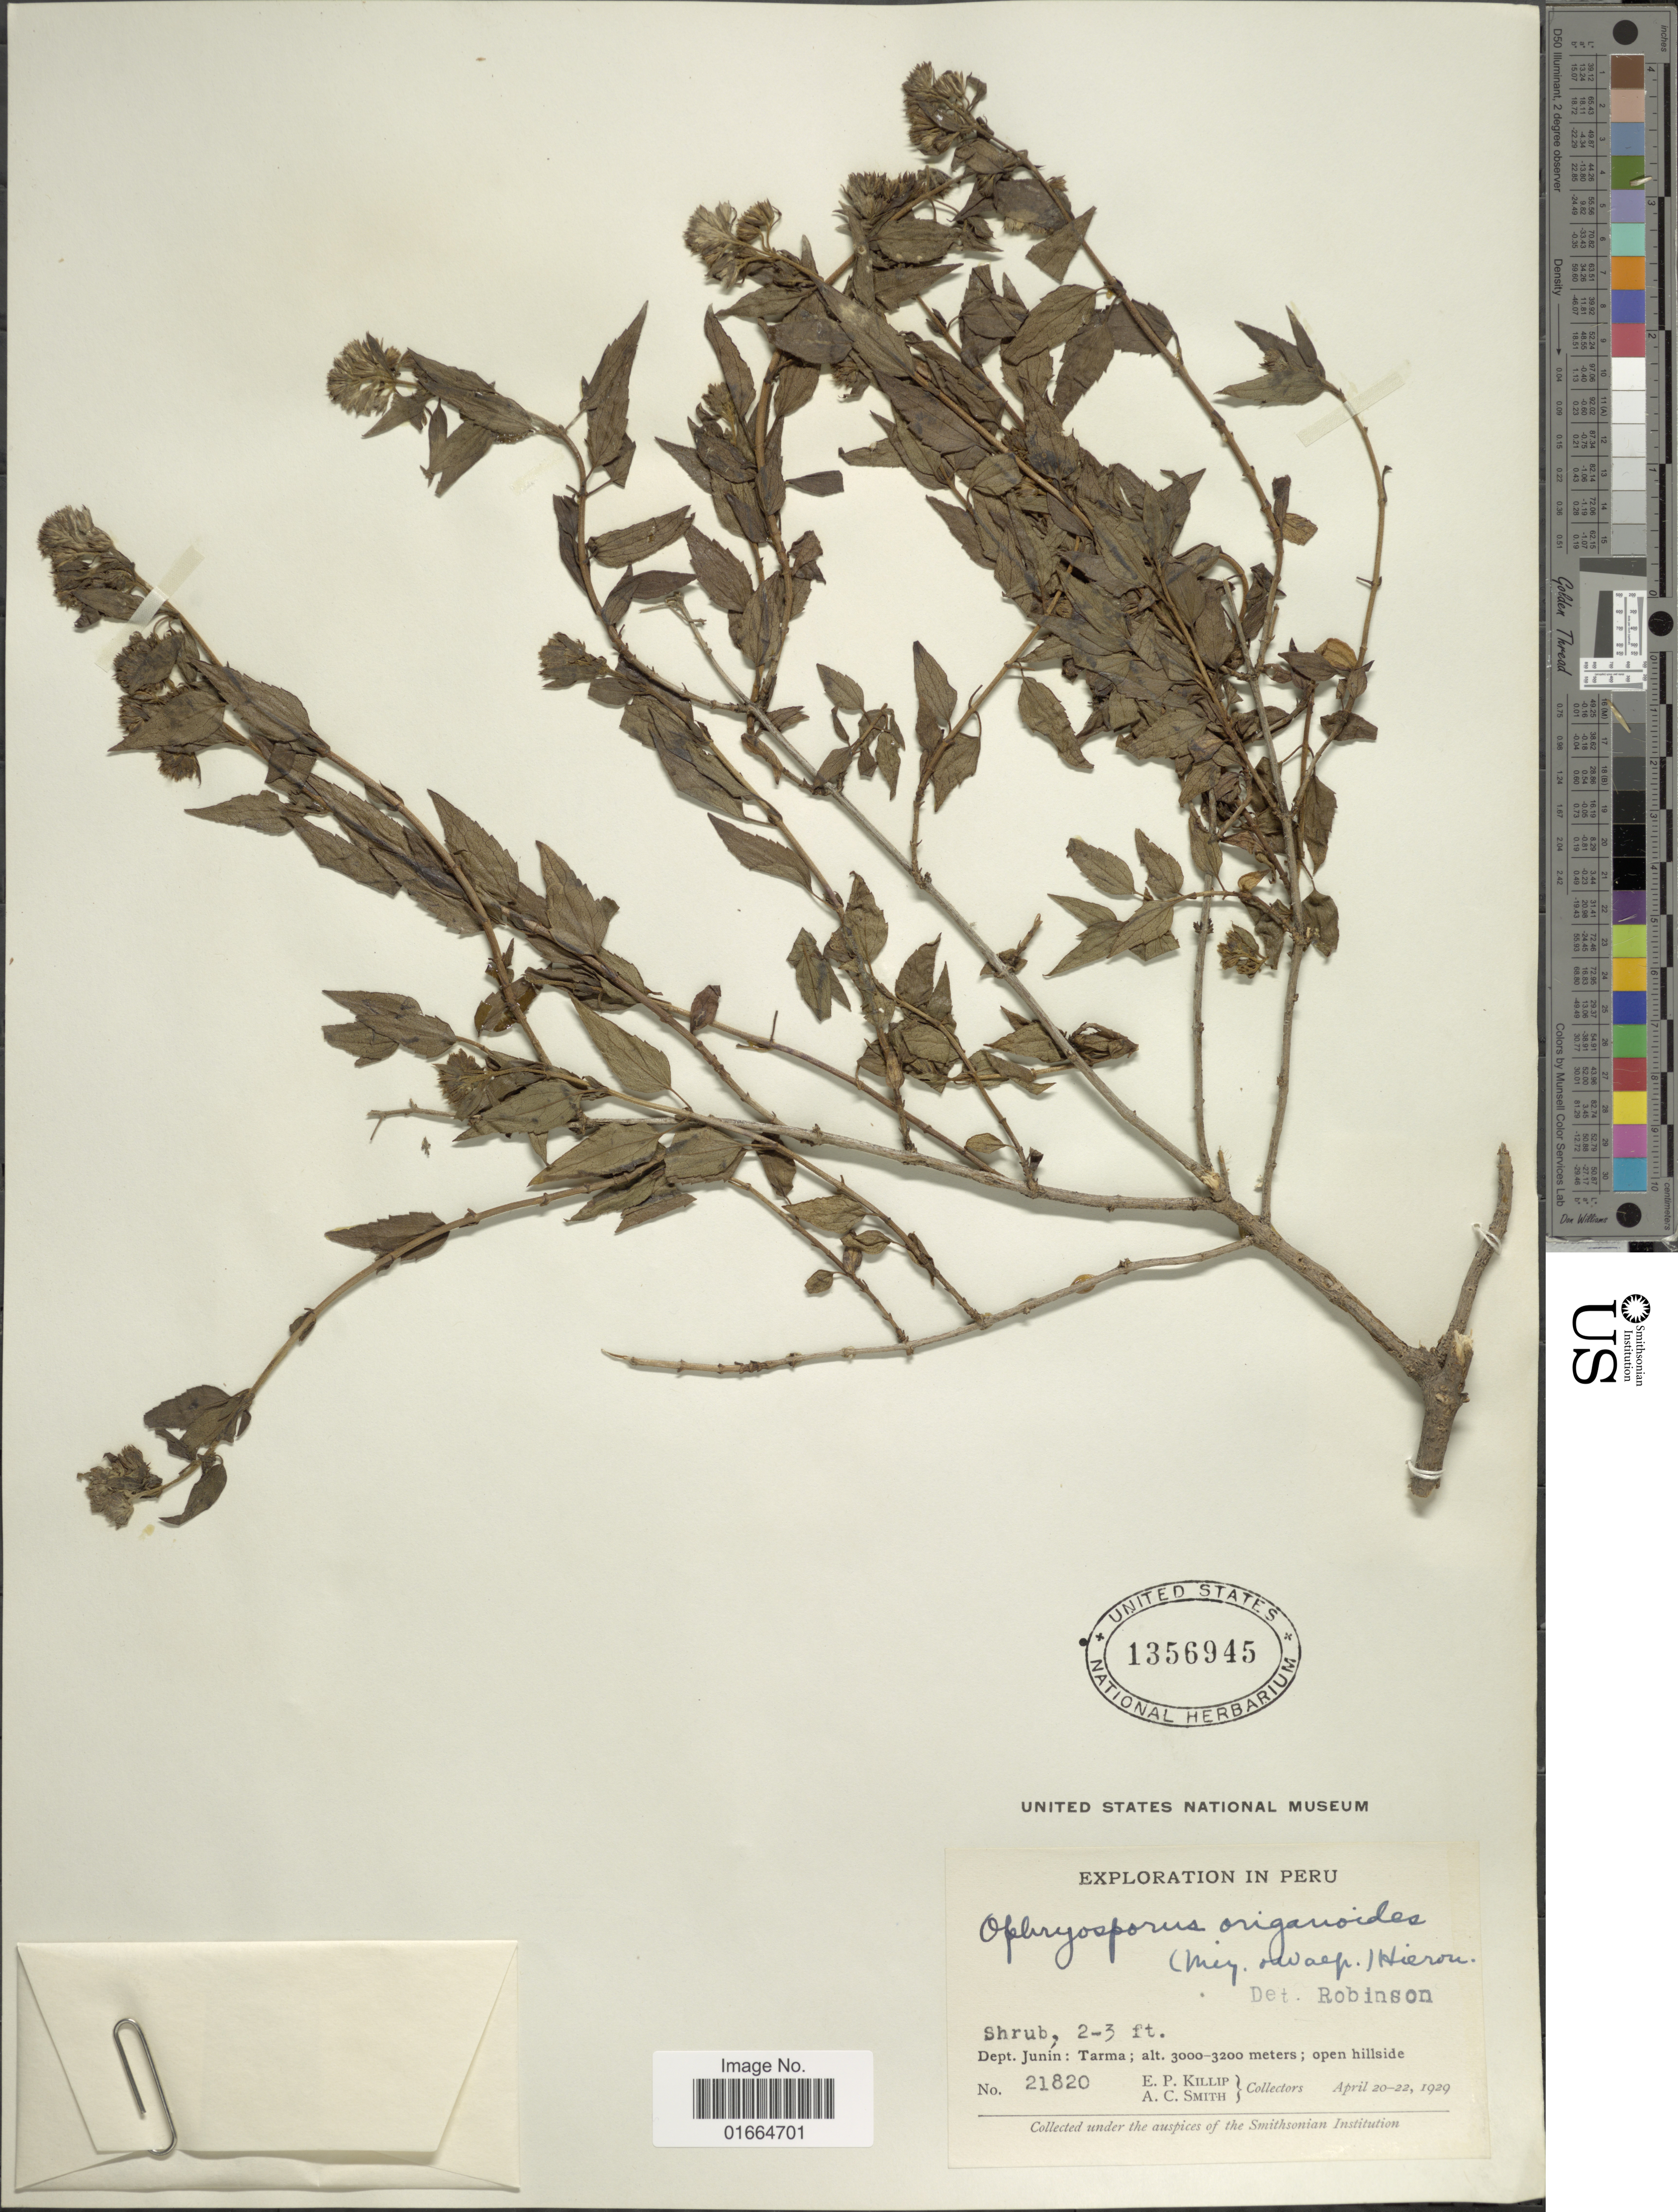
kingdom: Plantae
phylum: Tracheophyta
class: Magnoliopsida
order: Asterales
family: Asteraceae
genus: Ophryosporus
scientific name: Ophryosporus heptanthus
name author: (Sch. Bip. ex Wedd.) R.M. King & H. Rob.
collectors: E. P. Killip & A. C. Smith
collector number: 21820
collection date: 1929-04-20/1929-04-22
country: Peru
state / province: Junín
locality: Dept. Junin: Tarma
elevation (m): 3000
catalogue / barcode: US 1356945